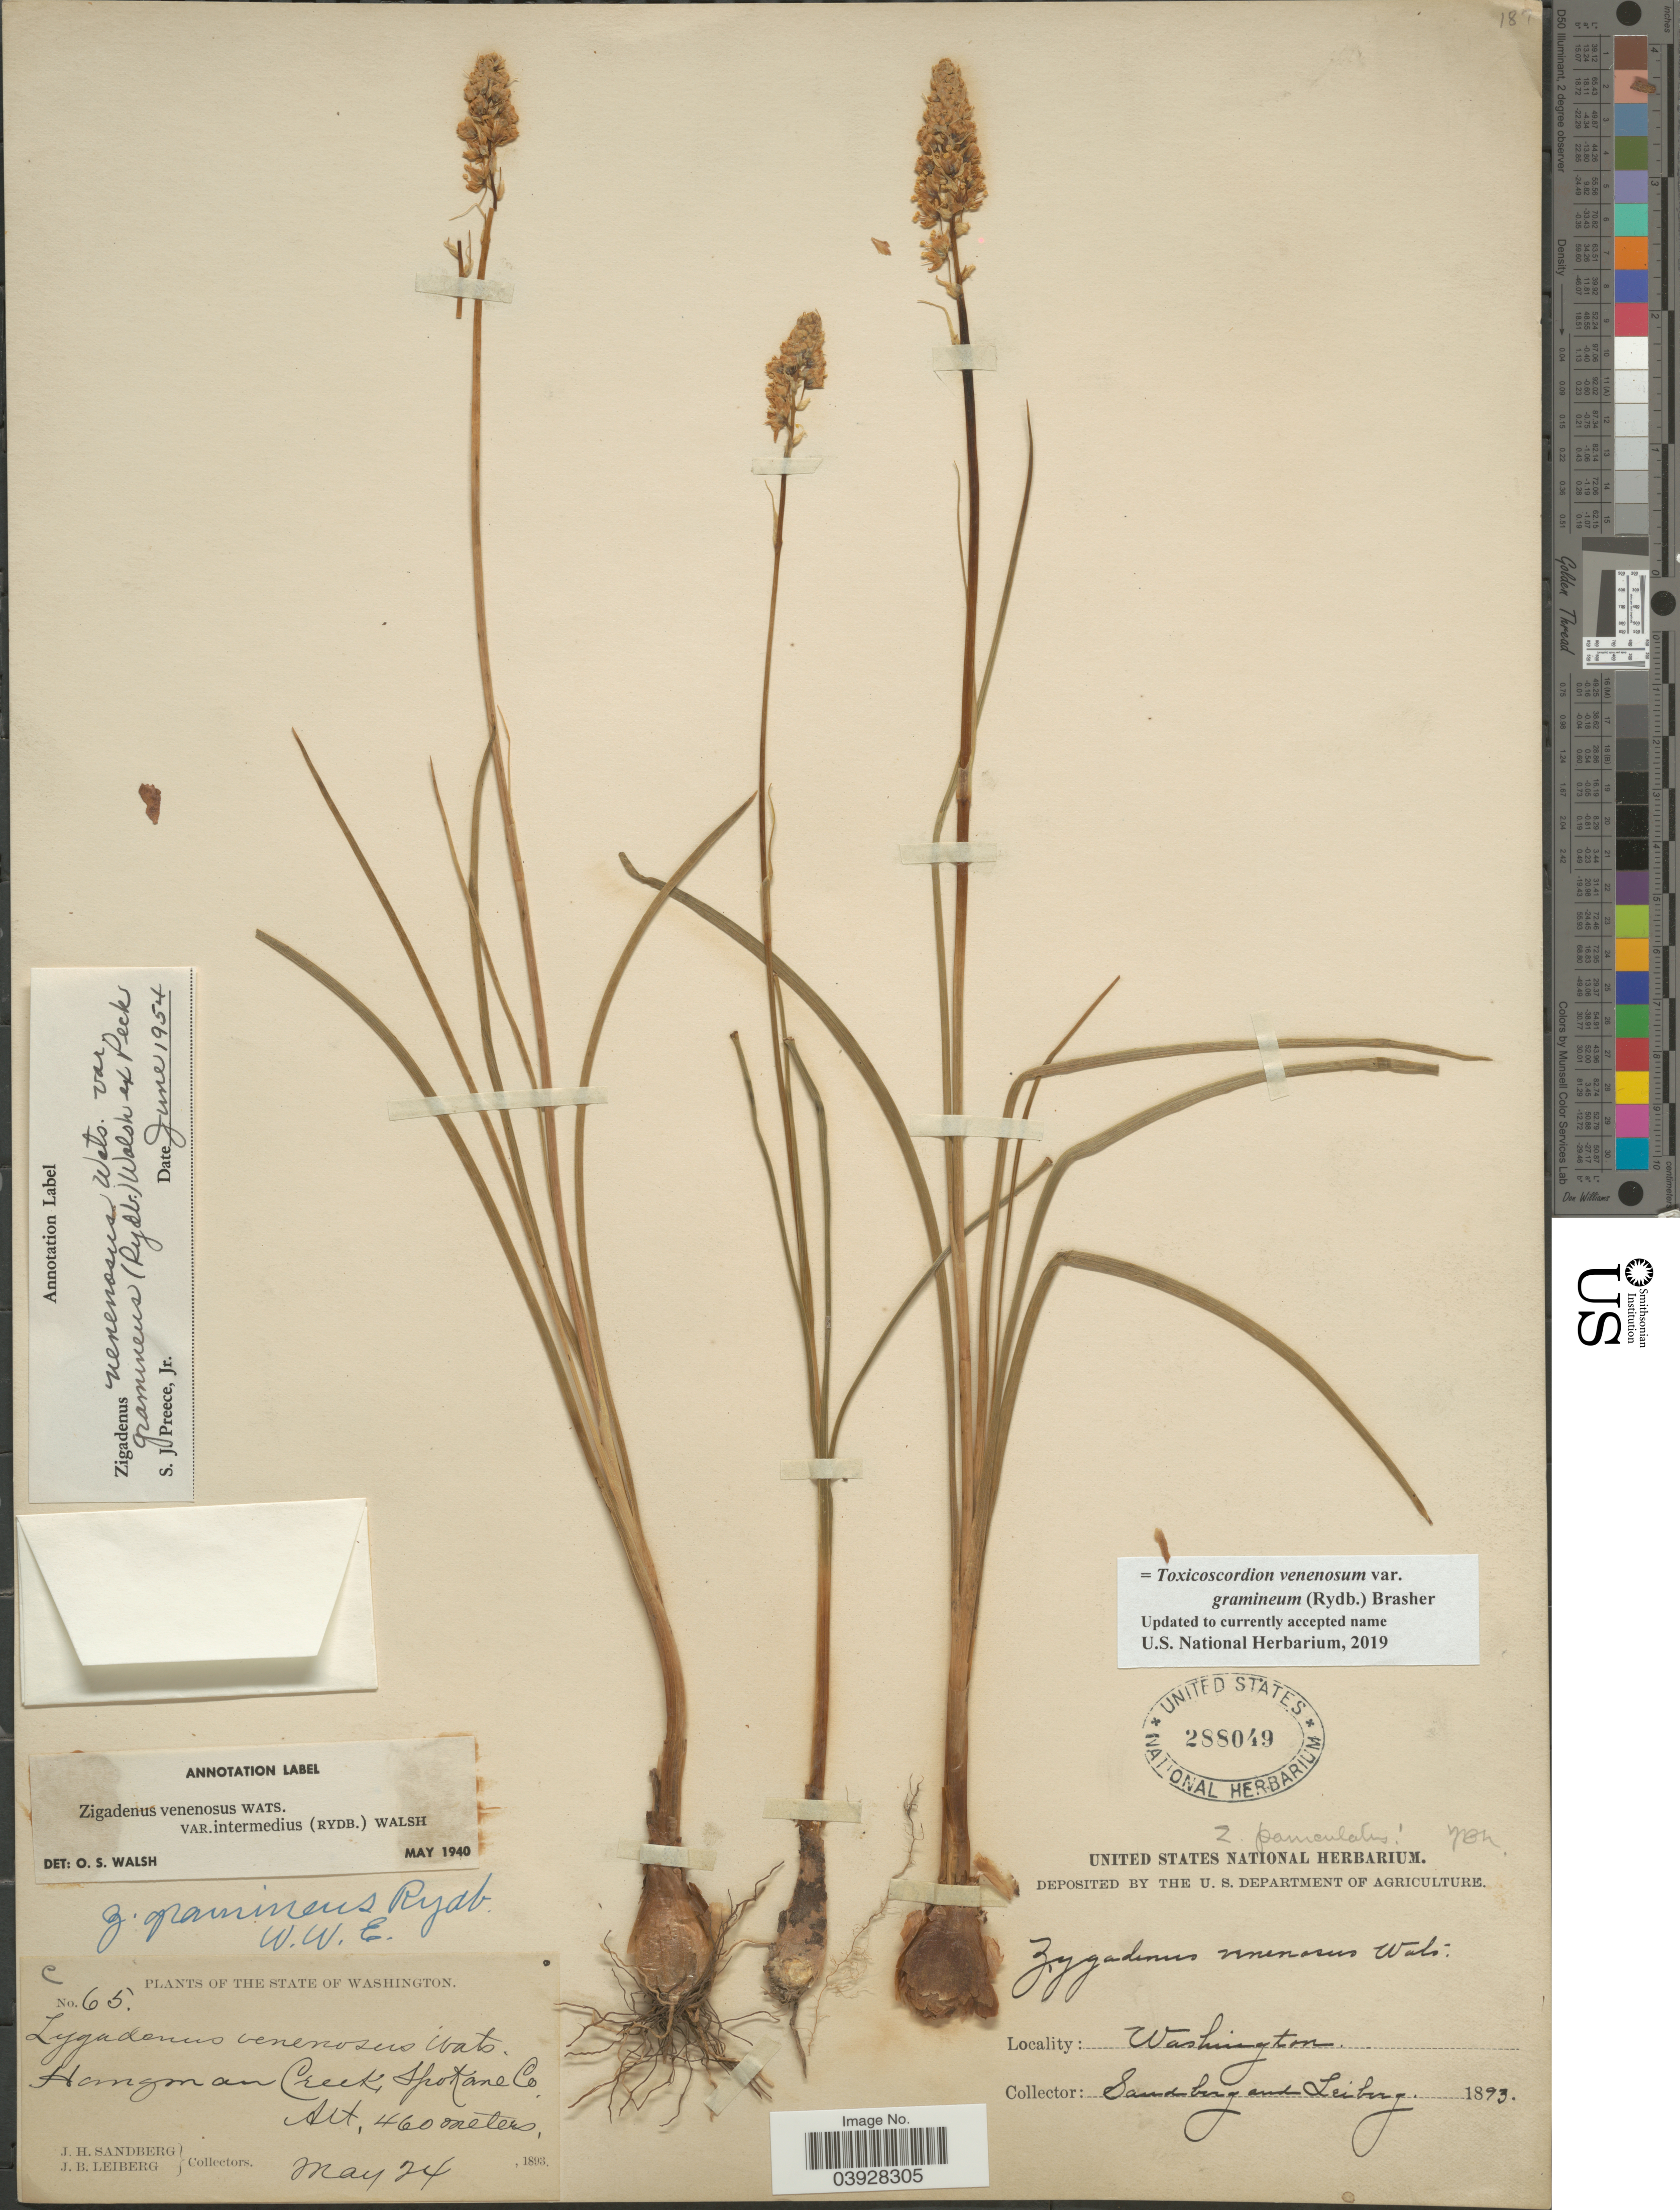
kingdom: Plantae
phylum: Tracheophyta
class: Liliopsida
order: Liliales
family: Melanthiaceae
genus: Toxicoscordion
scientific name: Toxicoscordion venenosum var. gramineum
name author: (Rydb.) Brasher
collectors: J. H. Sandberg & J. B. Leiberg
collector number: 65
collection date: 1893-05-24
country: United States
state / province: Washington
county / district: Spokane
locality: Hangman Creek, Spokane Co.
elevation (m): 460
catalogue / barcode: US 288049